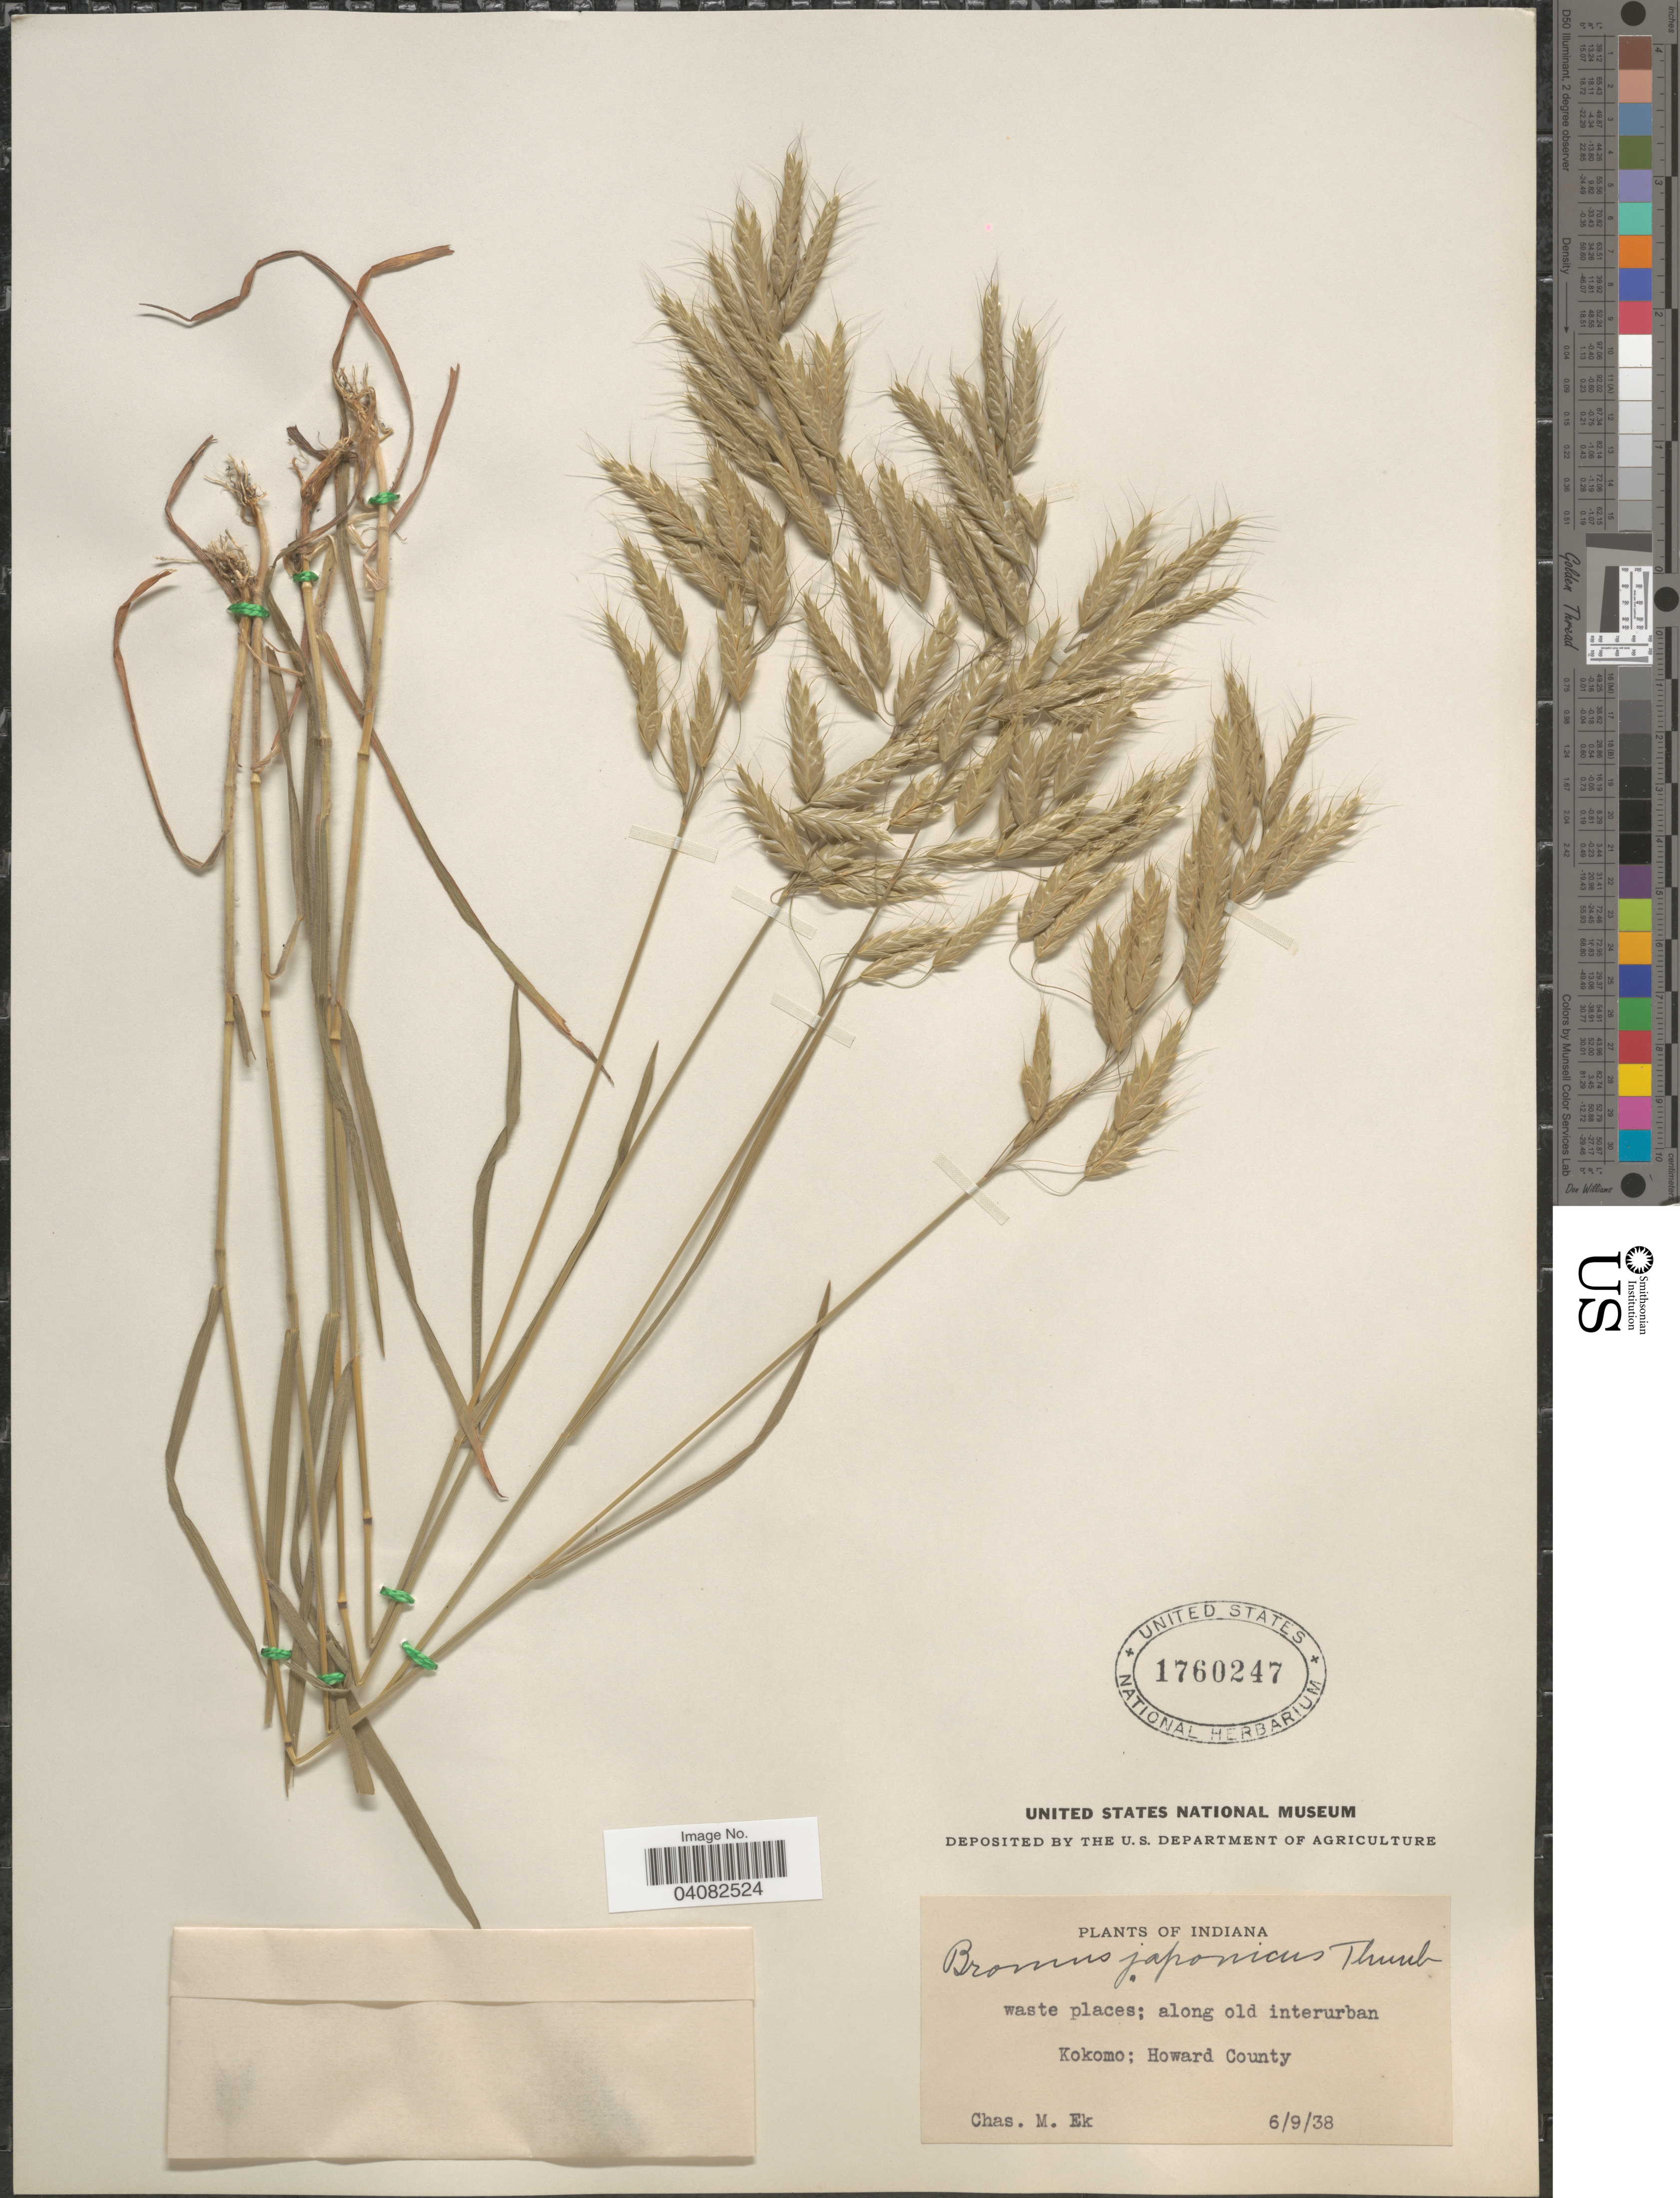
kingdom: Plantae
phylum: Tracheophyta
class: Liliopsida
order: Poales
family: Poaceae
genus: Bromus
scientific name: Bromus intermedius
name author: Gussone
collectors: C. Ek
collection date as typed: Transcribed d/m/y: 9/6/38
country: United States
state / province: Indiana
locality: Kokomo; Howard County.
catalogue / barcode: US 1760247